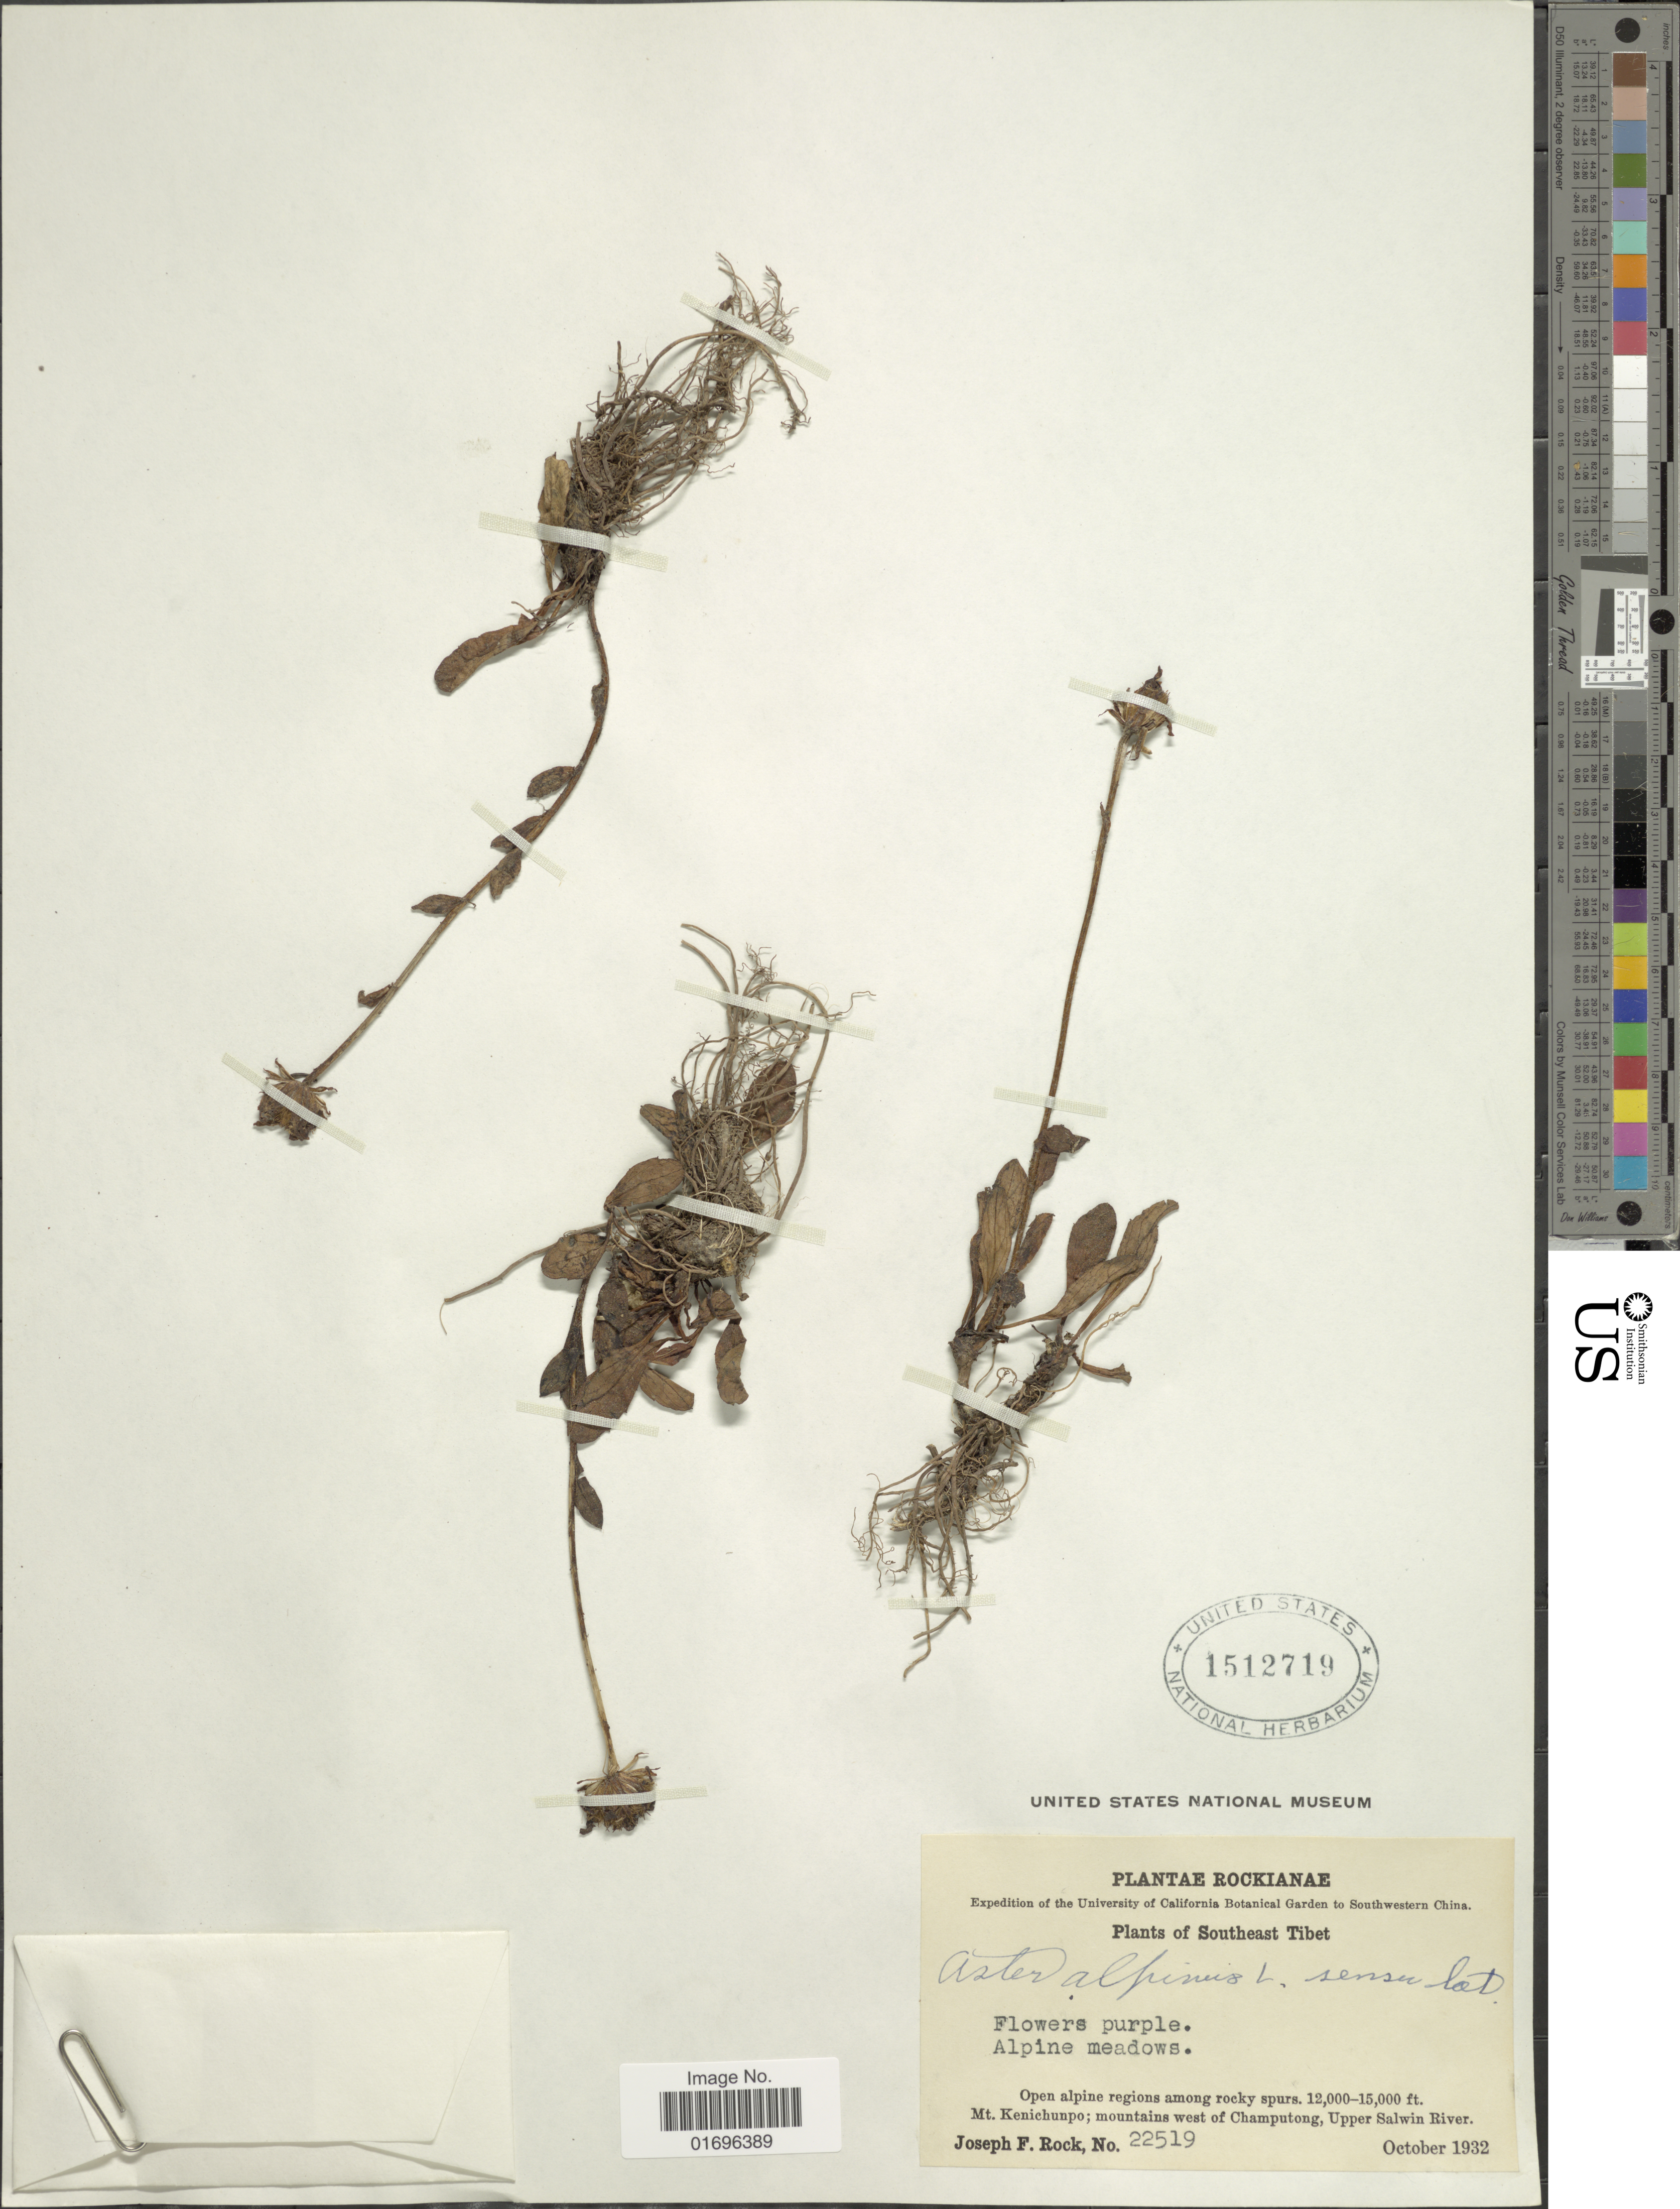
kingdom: Plantae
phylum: Tracheophyta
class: Magnoliopsida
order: Asterales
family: Asteraceae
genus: Aster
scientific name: Aster alpinus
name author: L.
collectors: J. F. Rock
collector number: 22519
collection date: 1932-10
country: China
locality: Rockianae. Southwestern China. Southeast Tibet. Open alpine regions among rocky spurs. Mt. Kenichunpo; mountains west of Champutong, Upper Salwin River.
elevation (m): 3658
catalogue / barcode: US 1512719